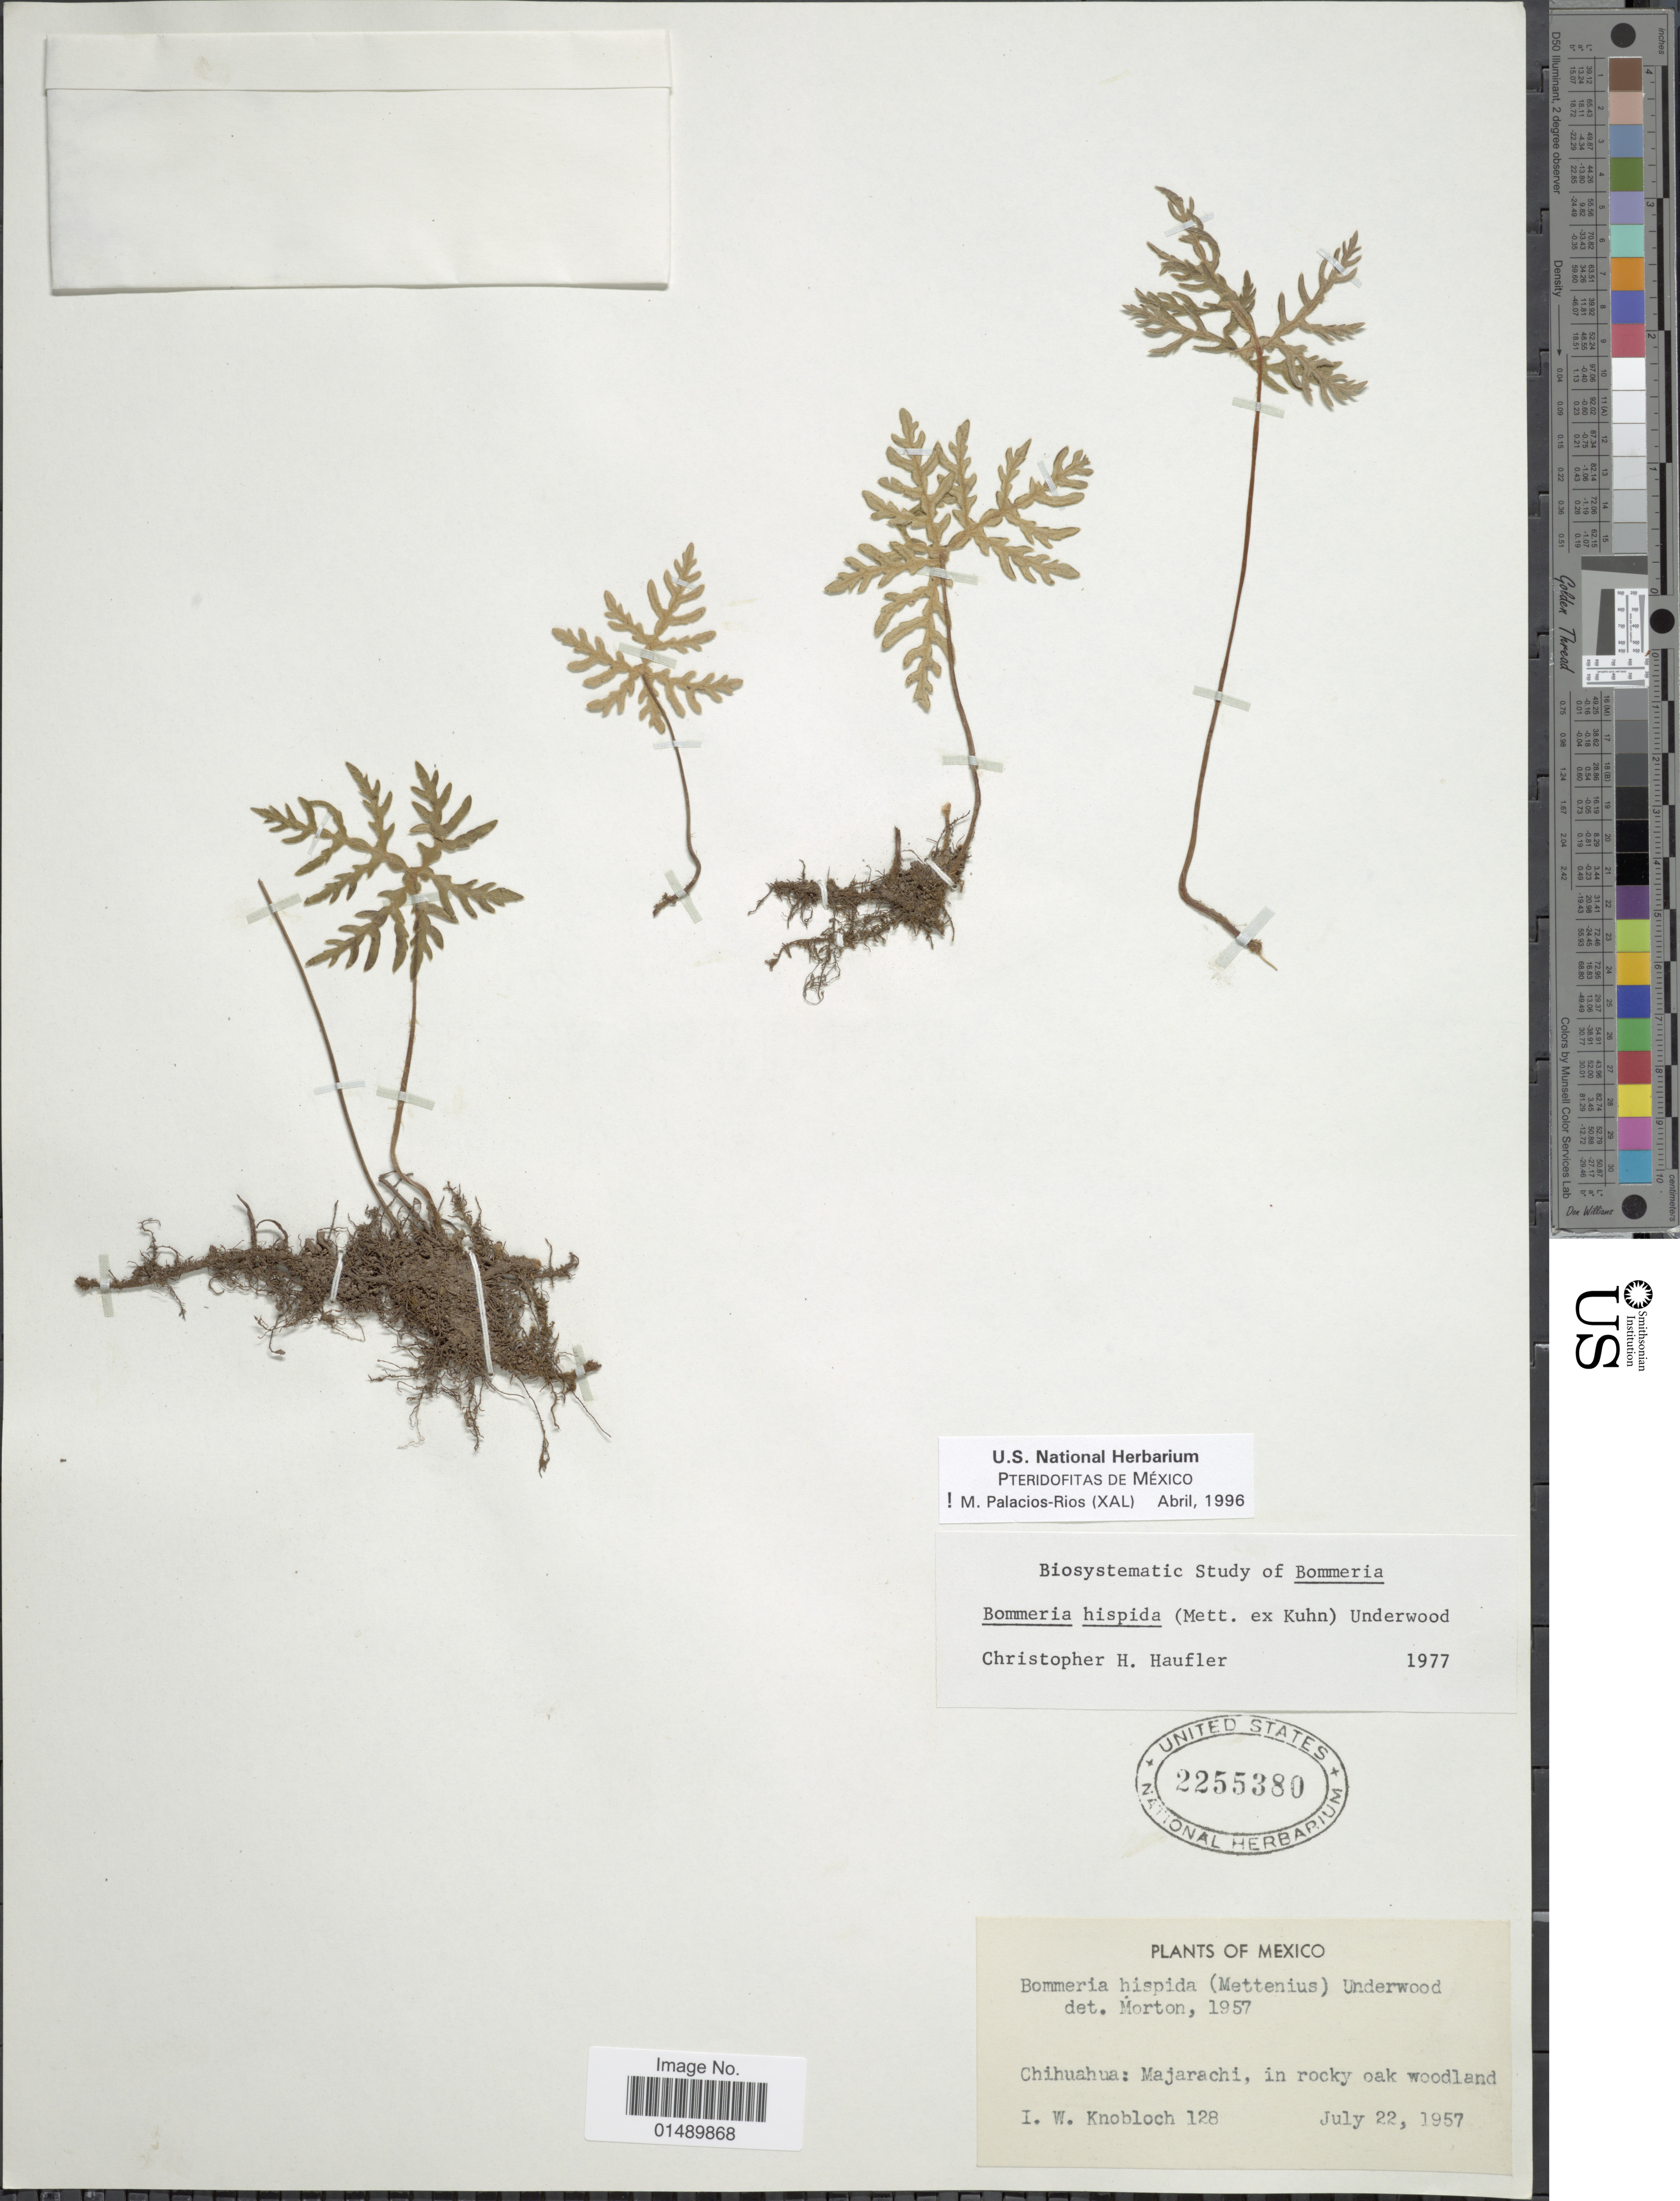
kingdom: Plantae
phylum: Tracheophyta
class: Polypodiopsida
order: Polypodiales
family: Pteridaceae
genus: Bommeria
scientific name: Bommeria hispida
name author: (Mett. ex Kuhn) Underw.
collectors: I. W. Knobloch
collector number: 128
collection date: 1957-07-22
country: Mexico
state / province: Chihuahua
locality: Mexico, Chihuahua: Majarachi.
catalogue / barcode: US 2255380